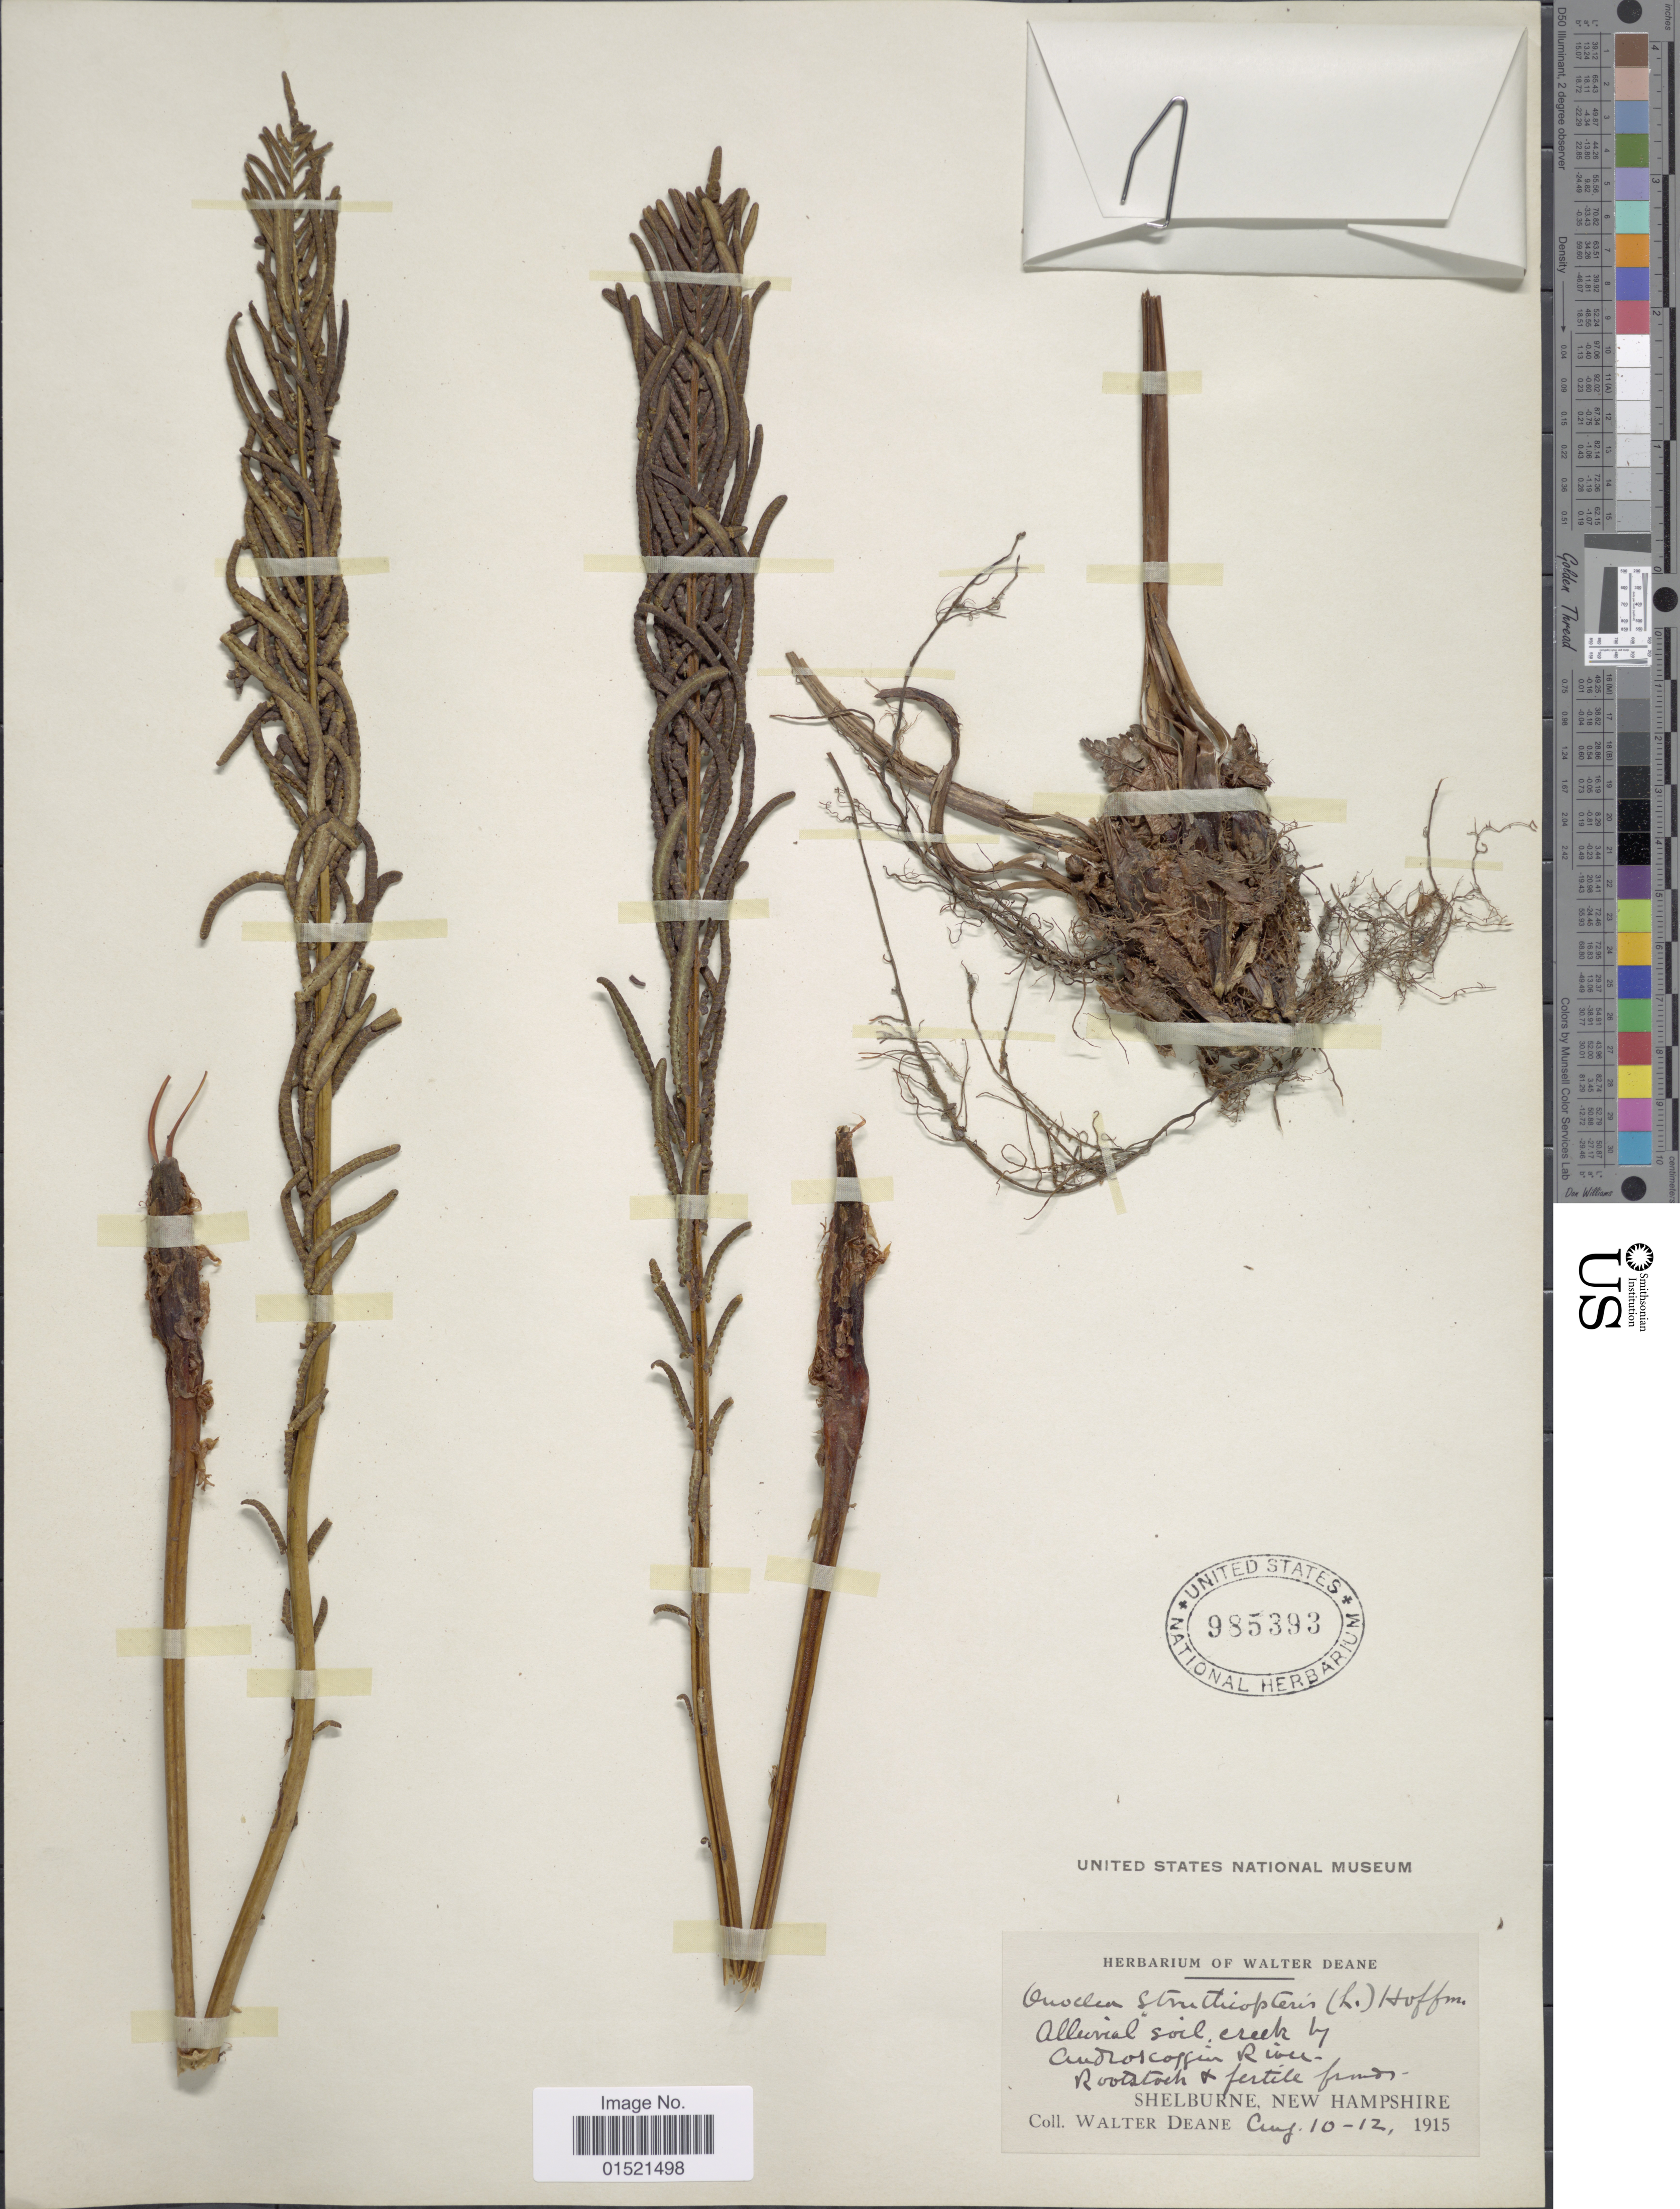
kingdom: Plantae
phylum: Tracheophyta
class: Polypodiopsida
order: Polypodiales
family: Onocleaceae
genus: Matteuccia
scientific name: Matteuccia struthiopteris var. pensylvanica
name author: (Willd.) C.V. Morton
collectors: W. Deane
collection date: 1915-08-10/1915-08-12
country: United States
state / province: New Hampshire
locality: Alluvial soil creek by Androscoggin River, Shelburne.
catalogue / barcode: US 985393